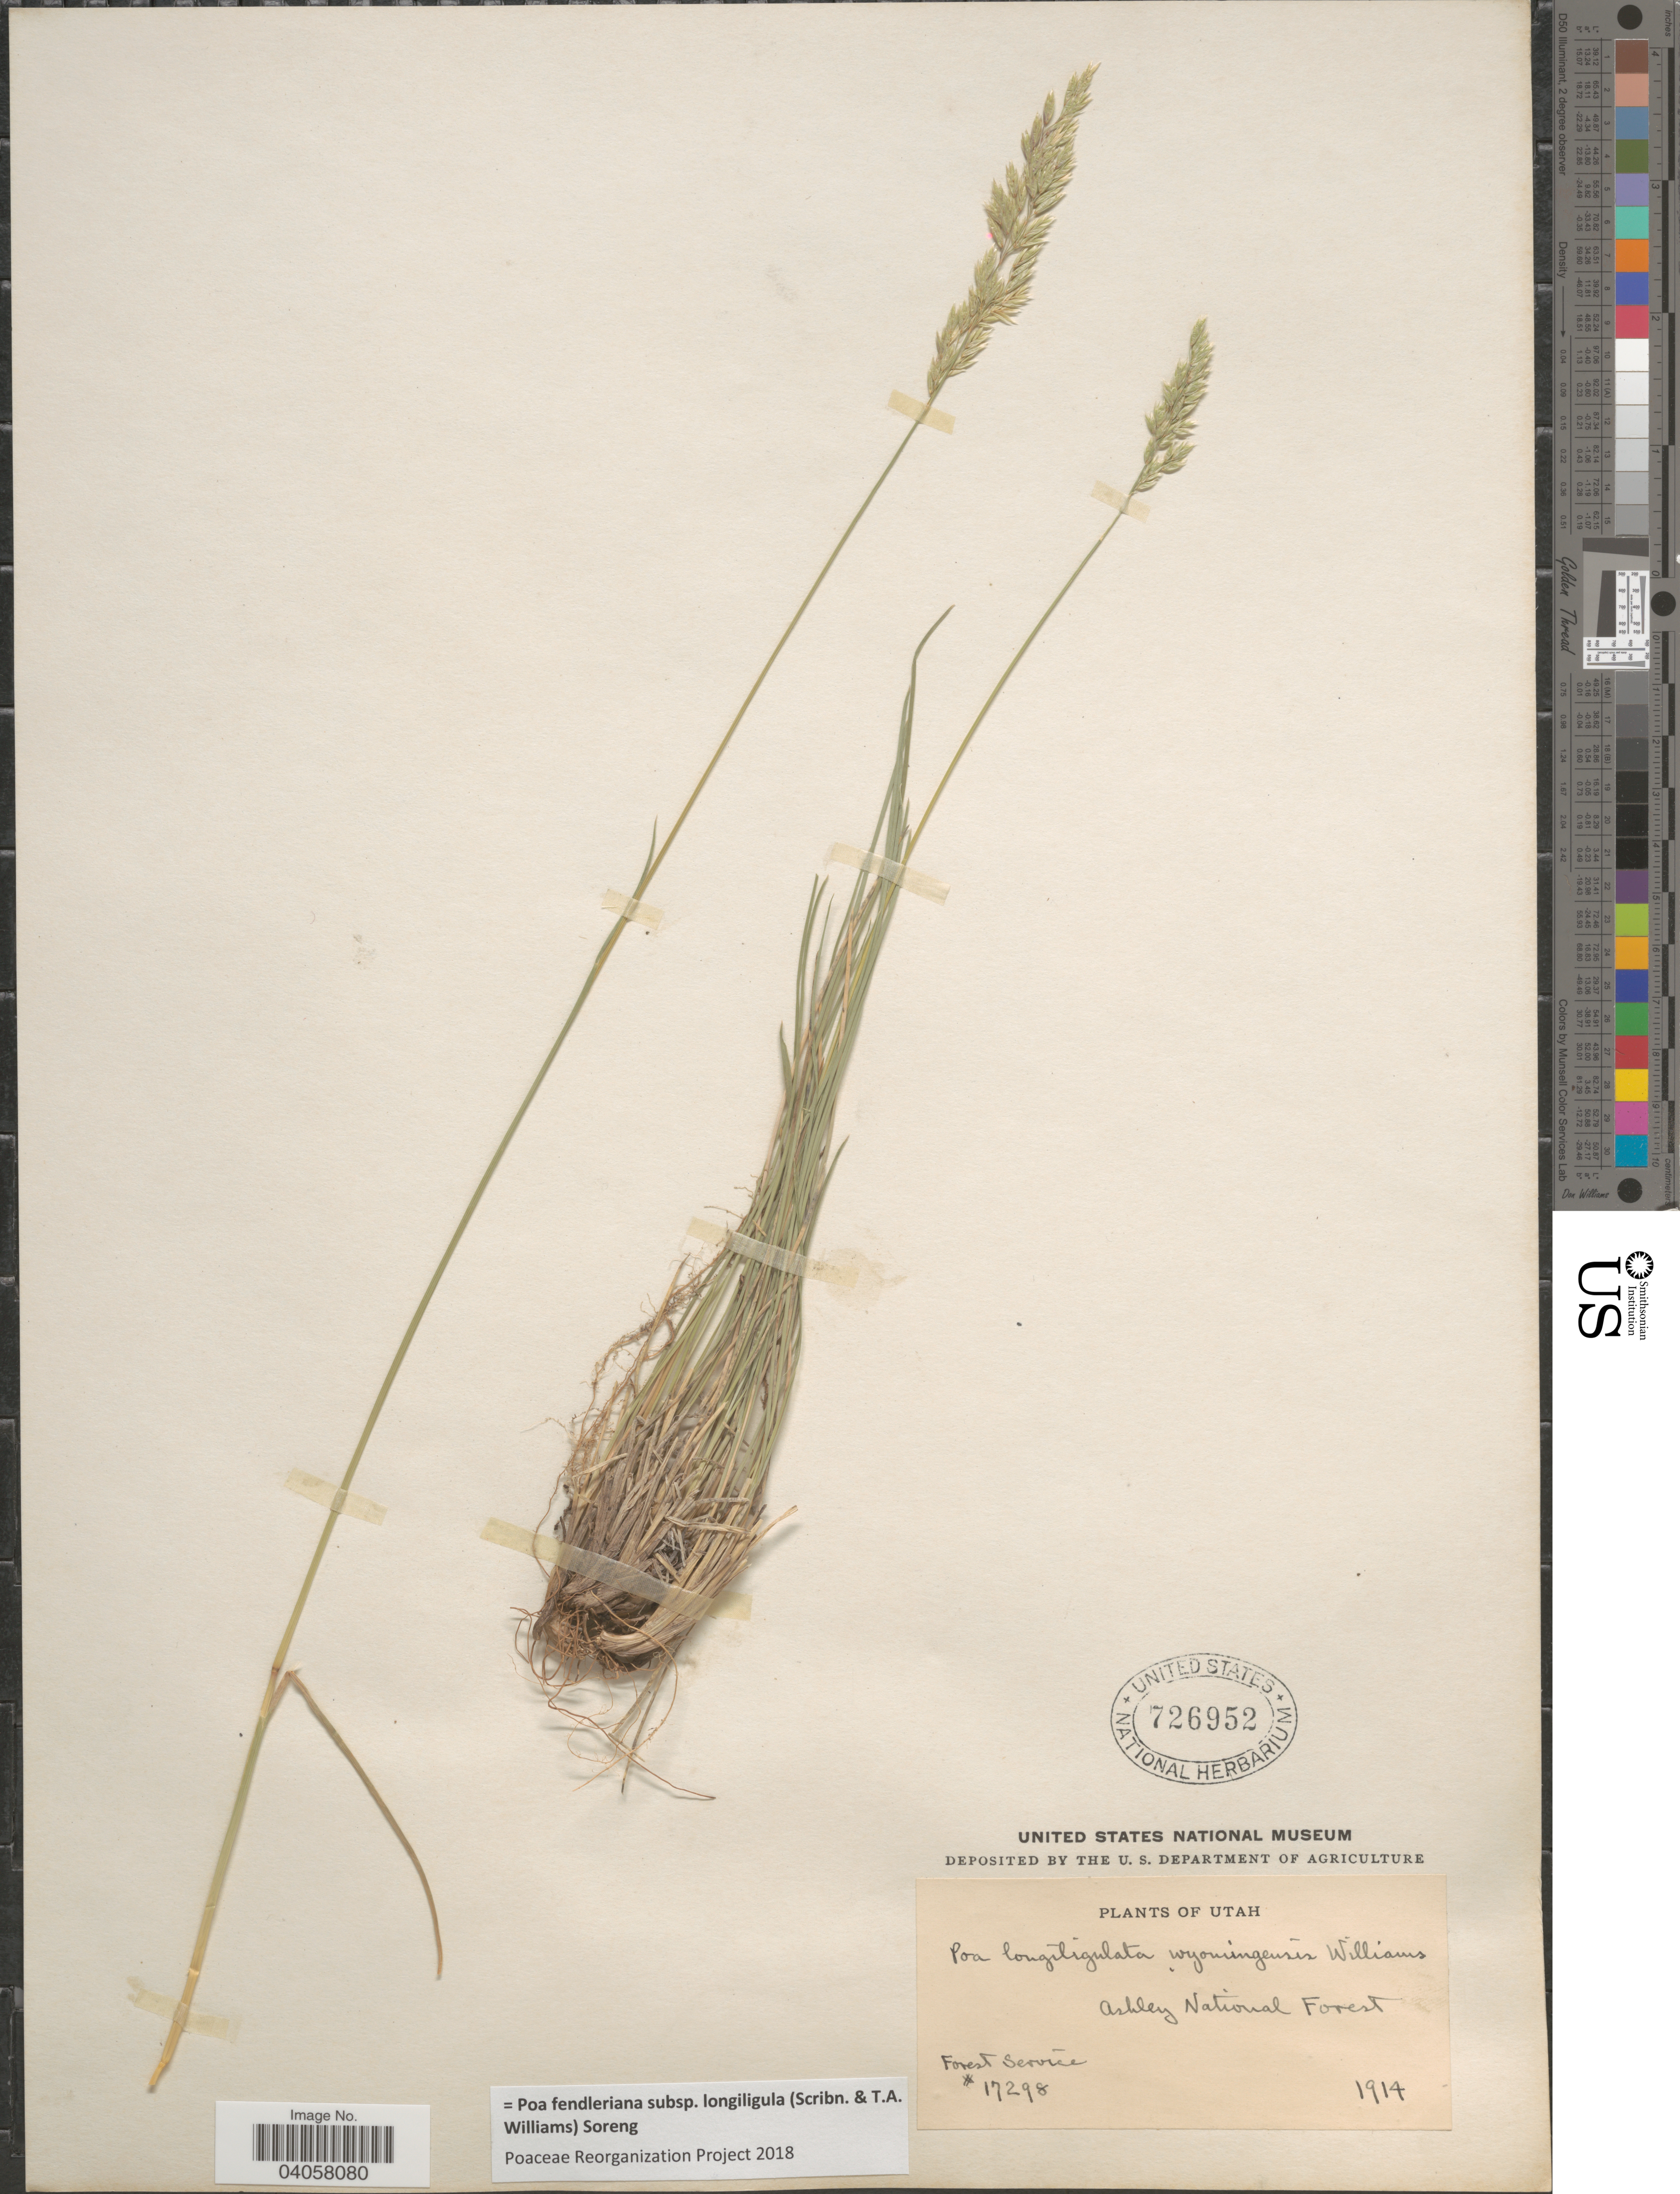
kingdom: Plantae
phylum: Tracheophyta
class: Liliopsida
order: Poales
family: Poaceae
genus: Poa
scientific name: Poa fendleriana subsp. longiligula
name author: (Scribn. & T.A. Williams) Soreng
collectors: Forest Service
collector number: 17298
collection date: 1914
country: United States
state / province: Utah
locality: Ashley National Forest.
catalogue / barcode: US 726952